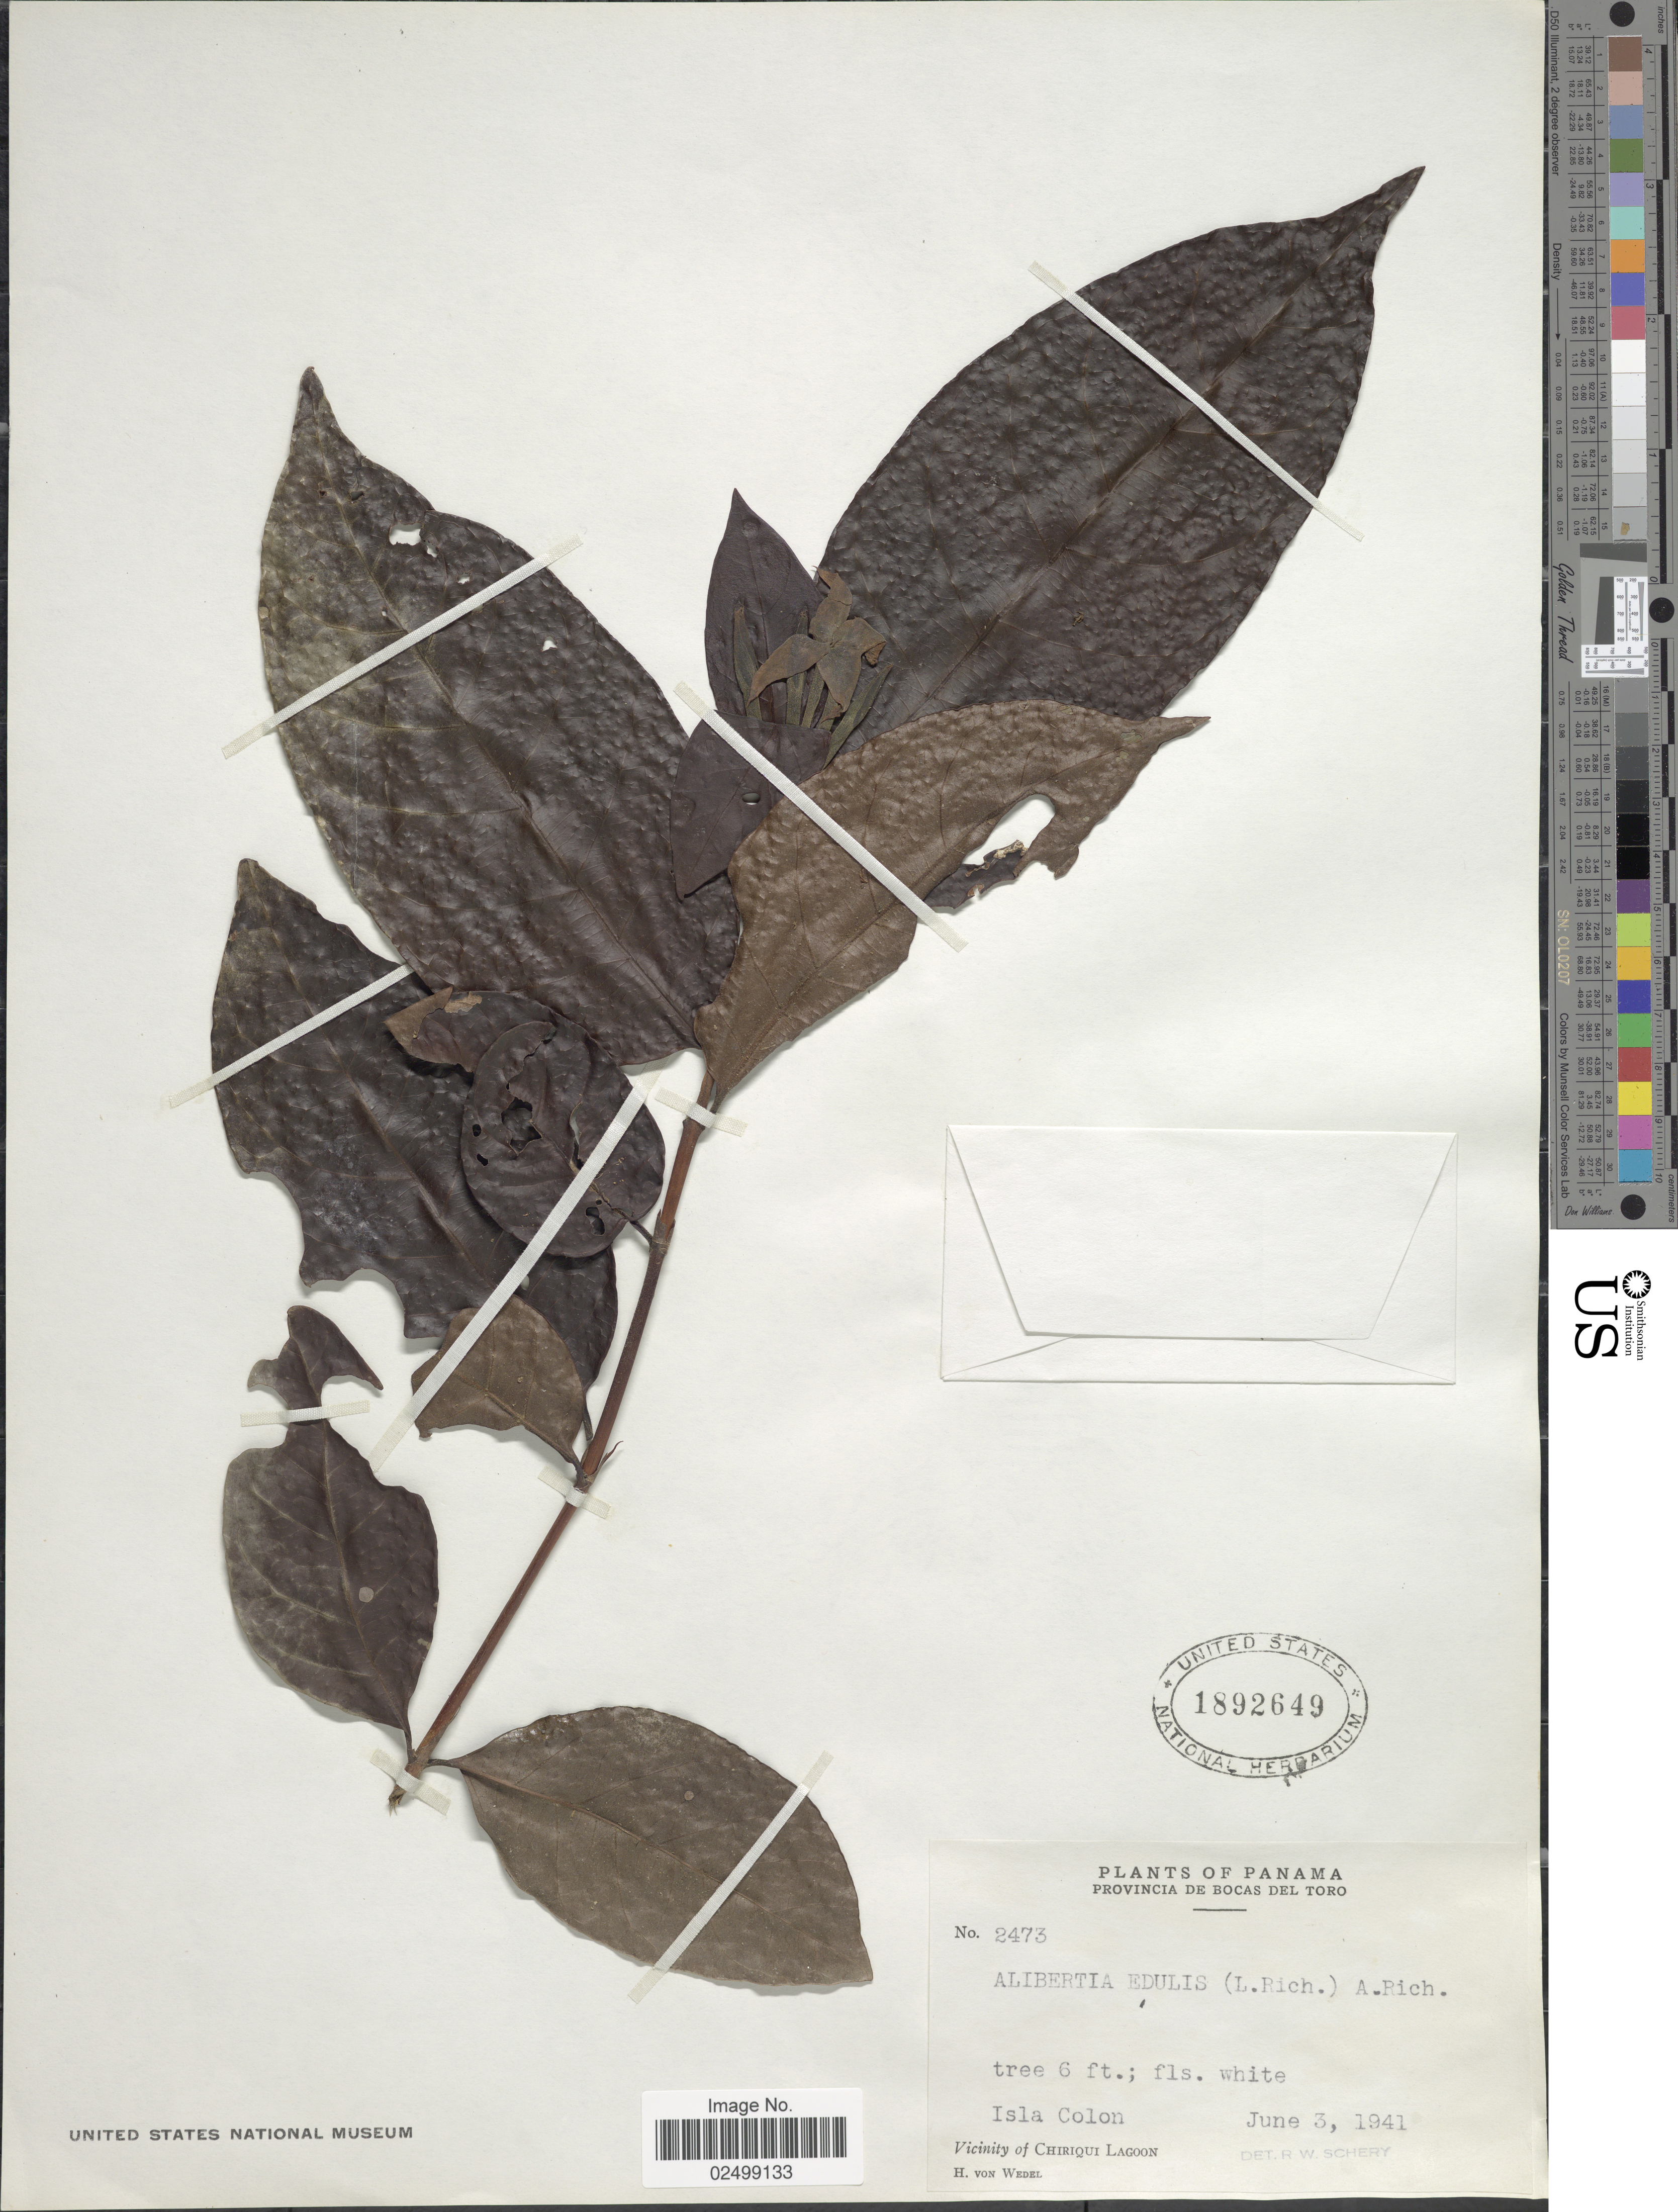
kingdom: Plantae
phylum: Tracheophyta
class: Magnoliopsida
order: Gentianales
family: Rubiaceae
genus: Alibertia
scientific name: Alibertia edulis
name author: (Rich.) A. Rich. ex DC.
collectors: H. von Wedel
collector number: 2473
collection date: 1941-06-03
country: Panama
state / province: Bocas del Toro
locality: Provincia de Bocas del Toro. Isla Colon. Vicinity of Chiriqui Lagoon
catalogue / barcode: US 1892649